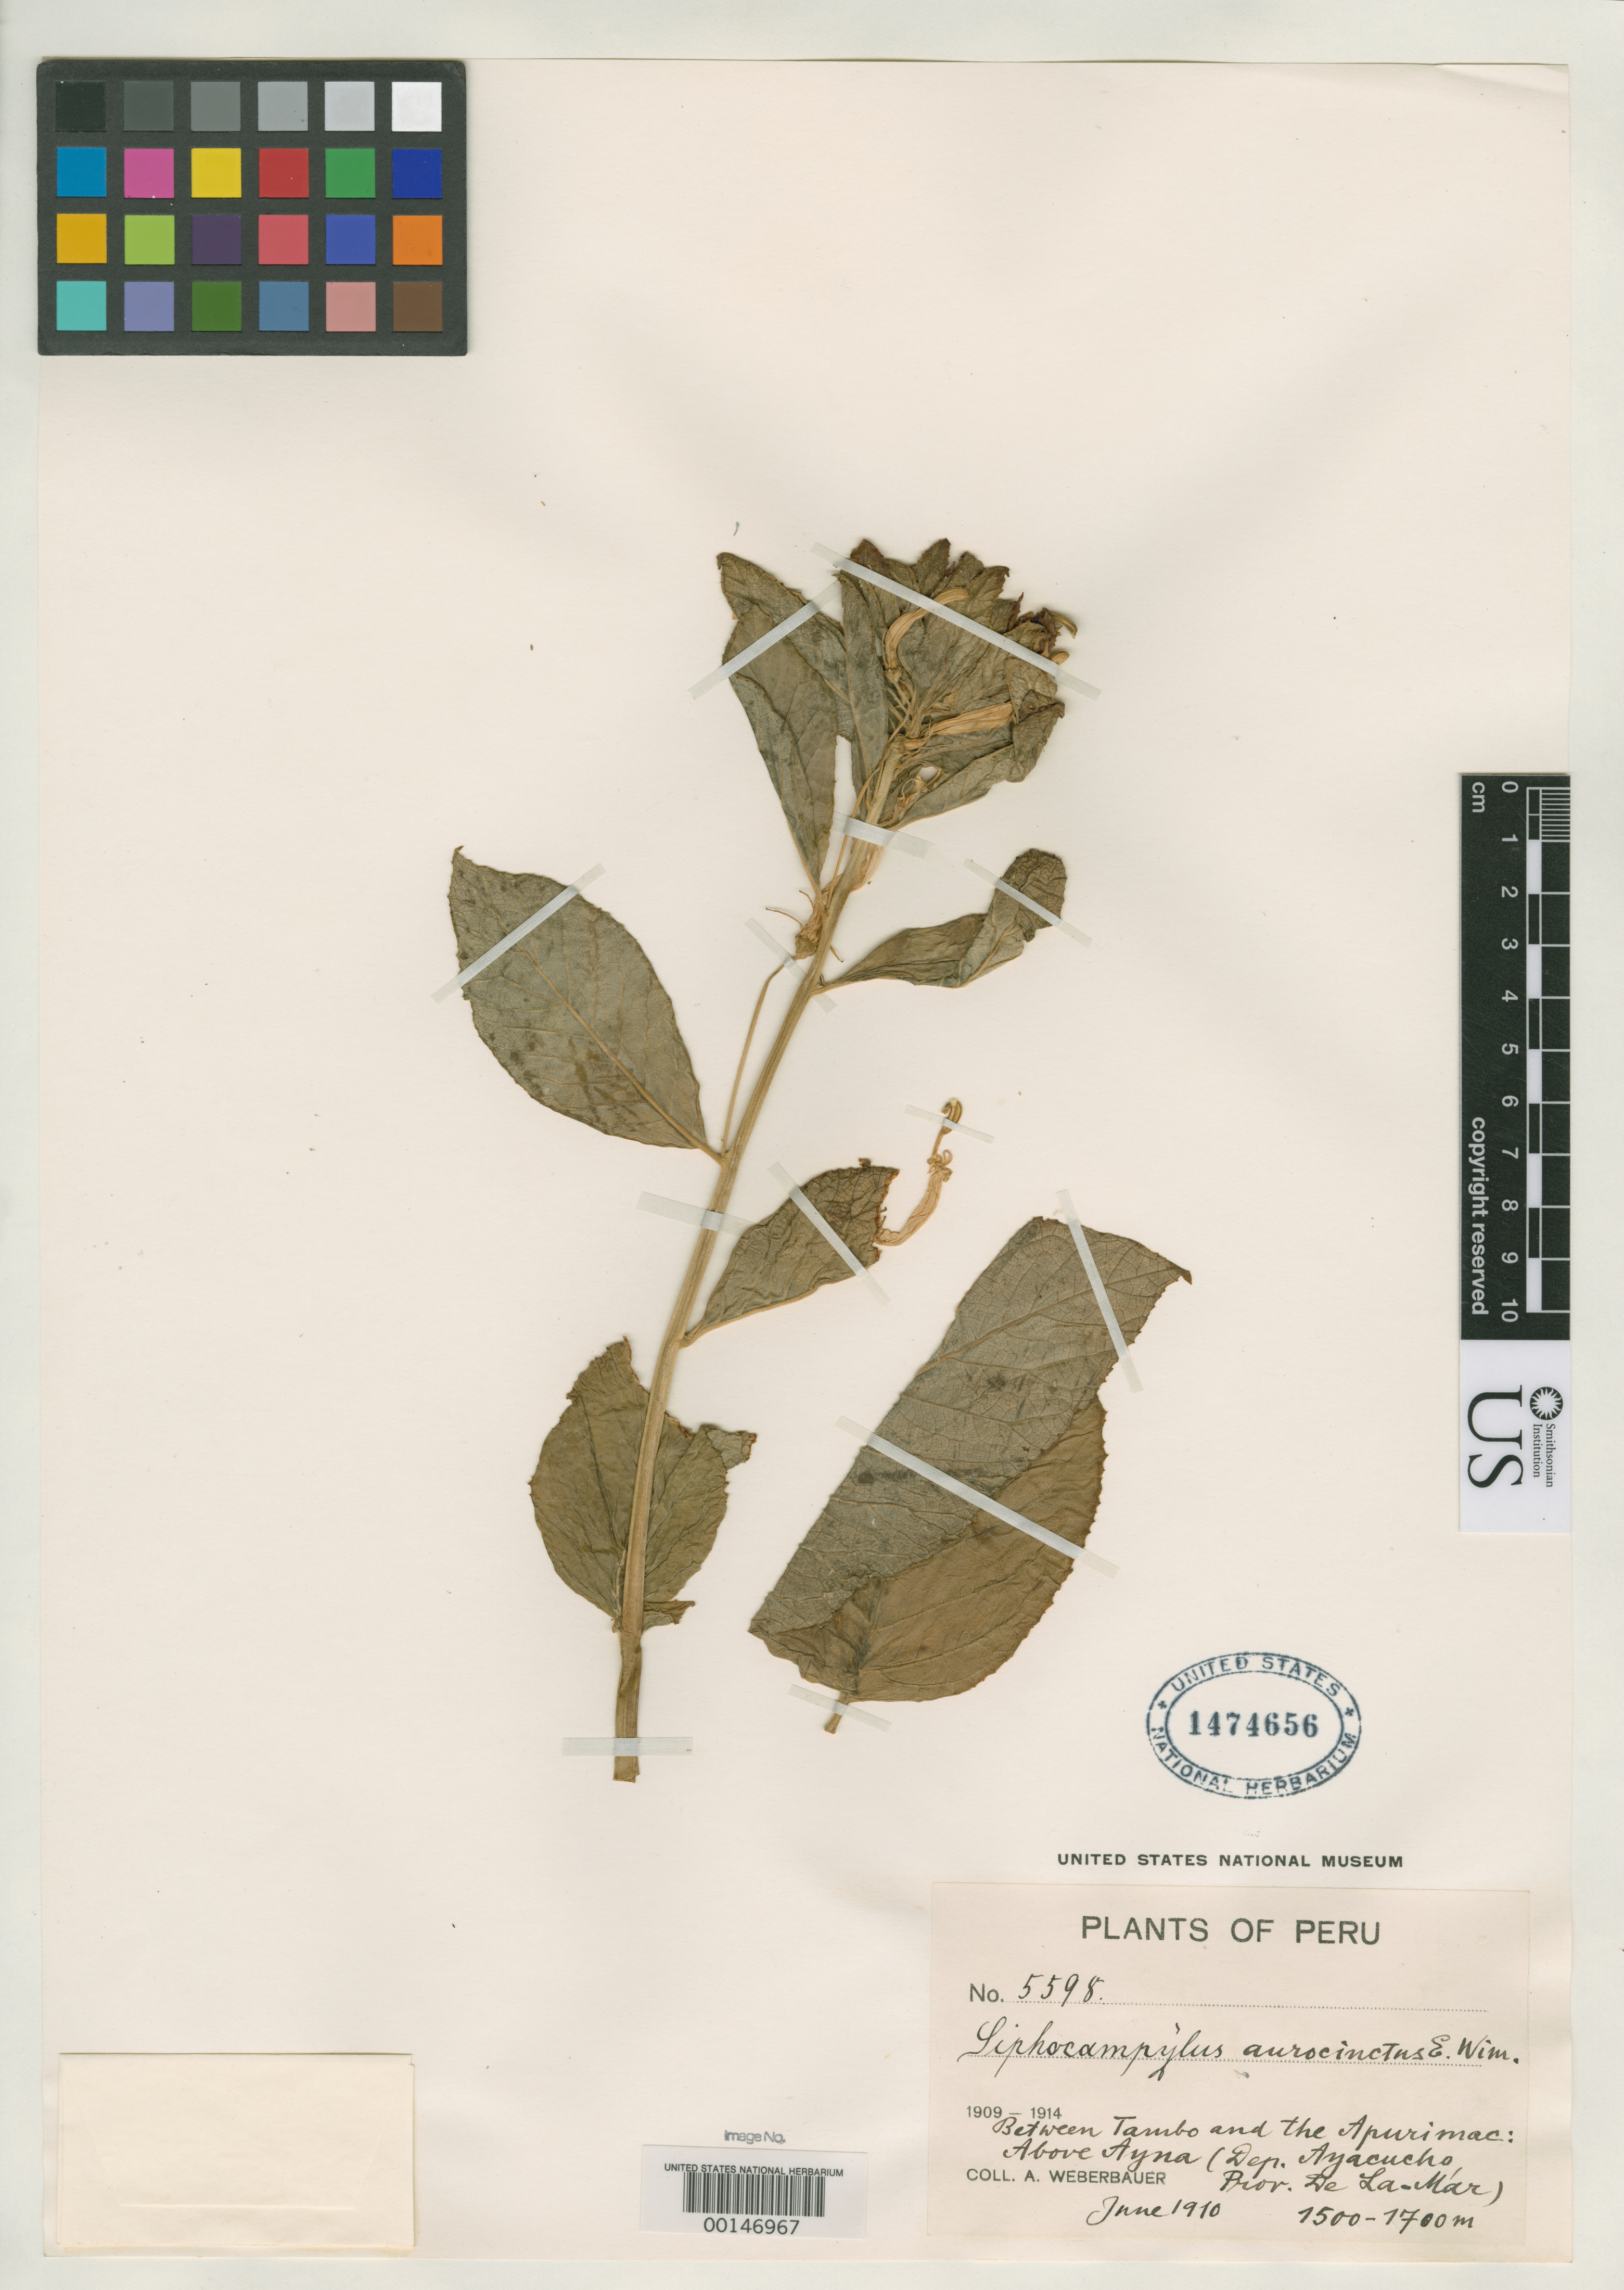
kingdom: Plantae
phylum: Tracheophyta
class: Magnoliopsida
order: Asterales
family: Campanulaceae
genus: Siphocampylus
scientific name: Siphocampylus aurocinctus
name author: E. Wimm.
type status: Isotype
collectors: A. Weberbauer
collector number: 5598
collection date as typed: Jun 1910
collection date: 1910-06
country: Peru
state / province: Ayacucho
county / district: Huanta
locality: between Tambo and Apurímac, above Ayna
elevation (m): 1500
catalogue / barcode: US 1474656